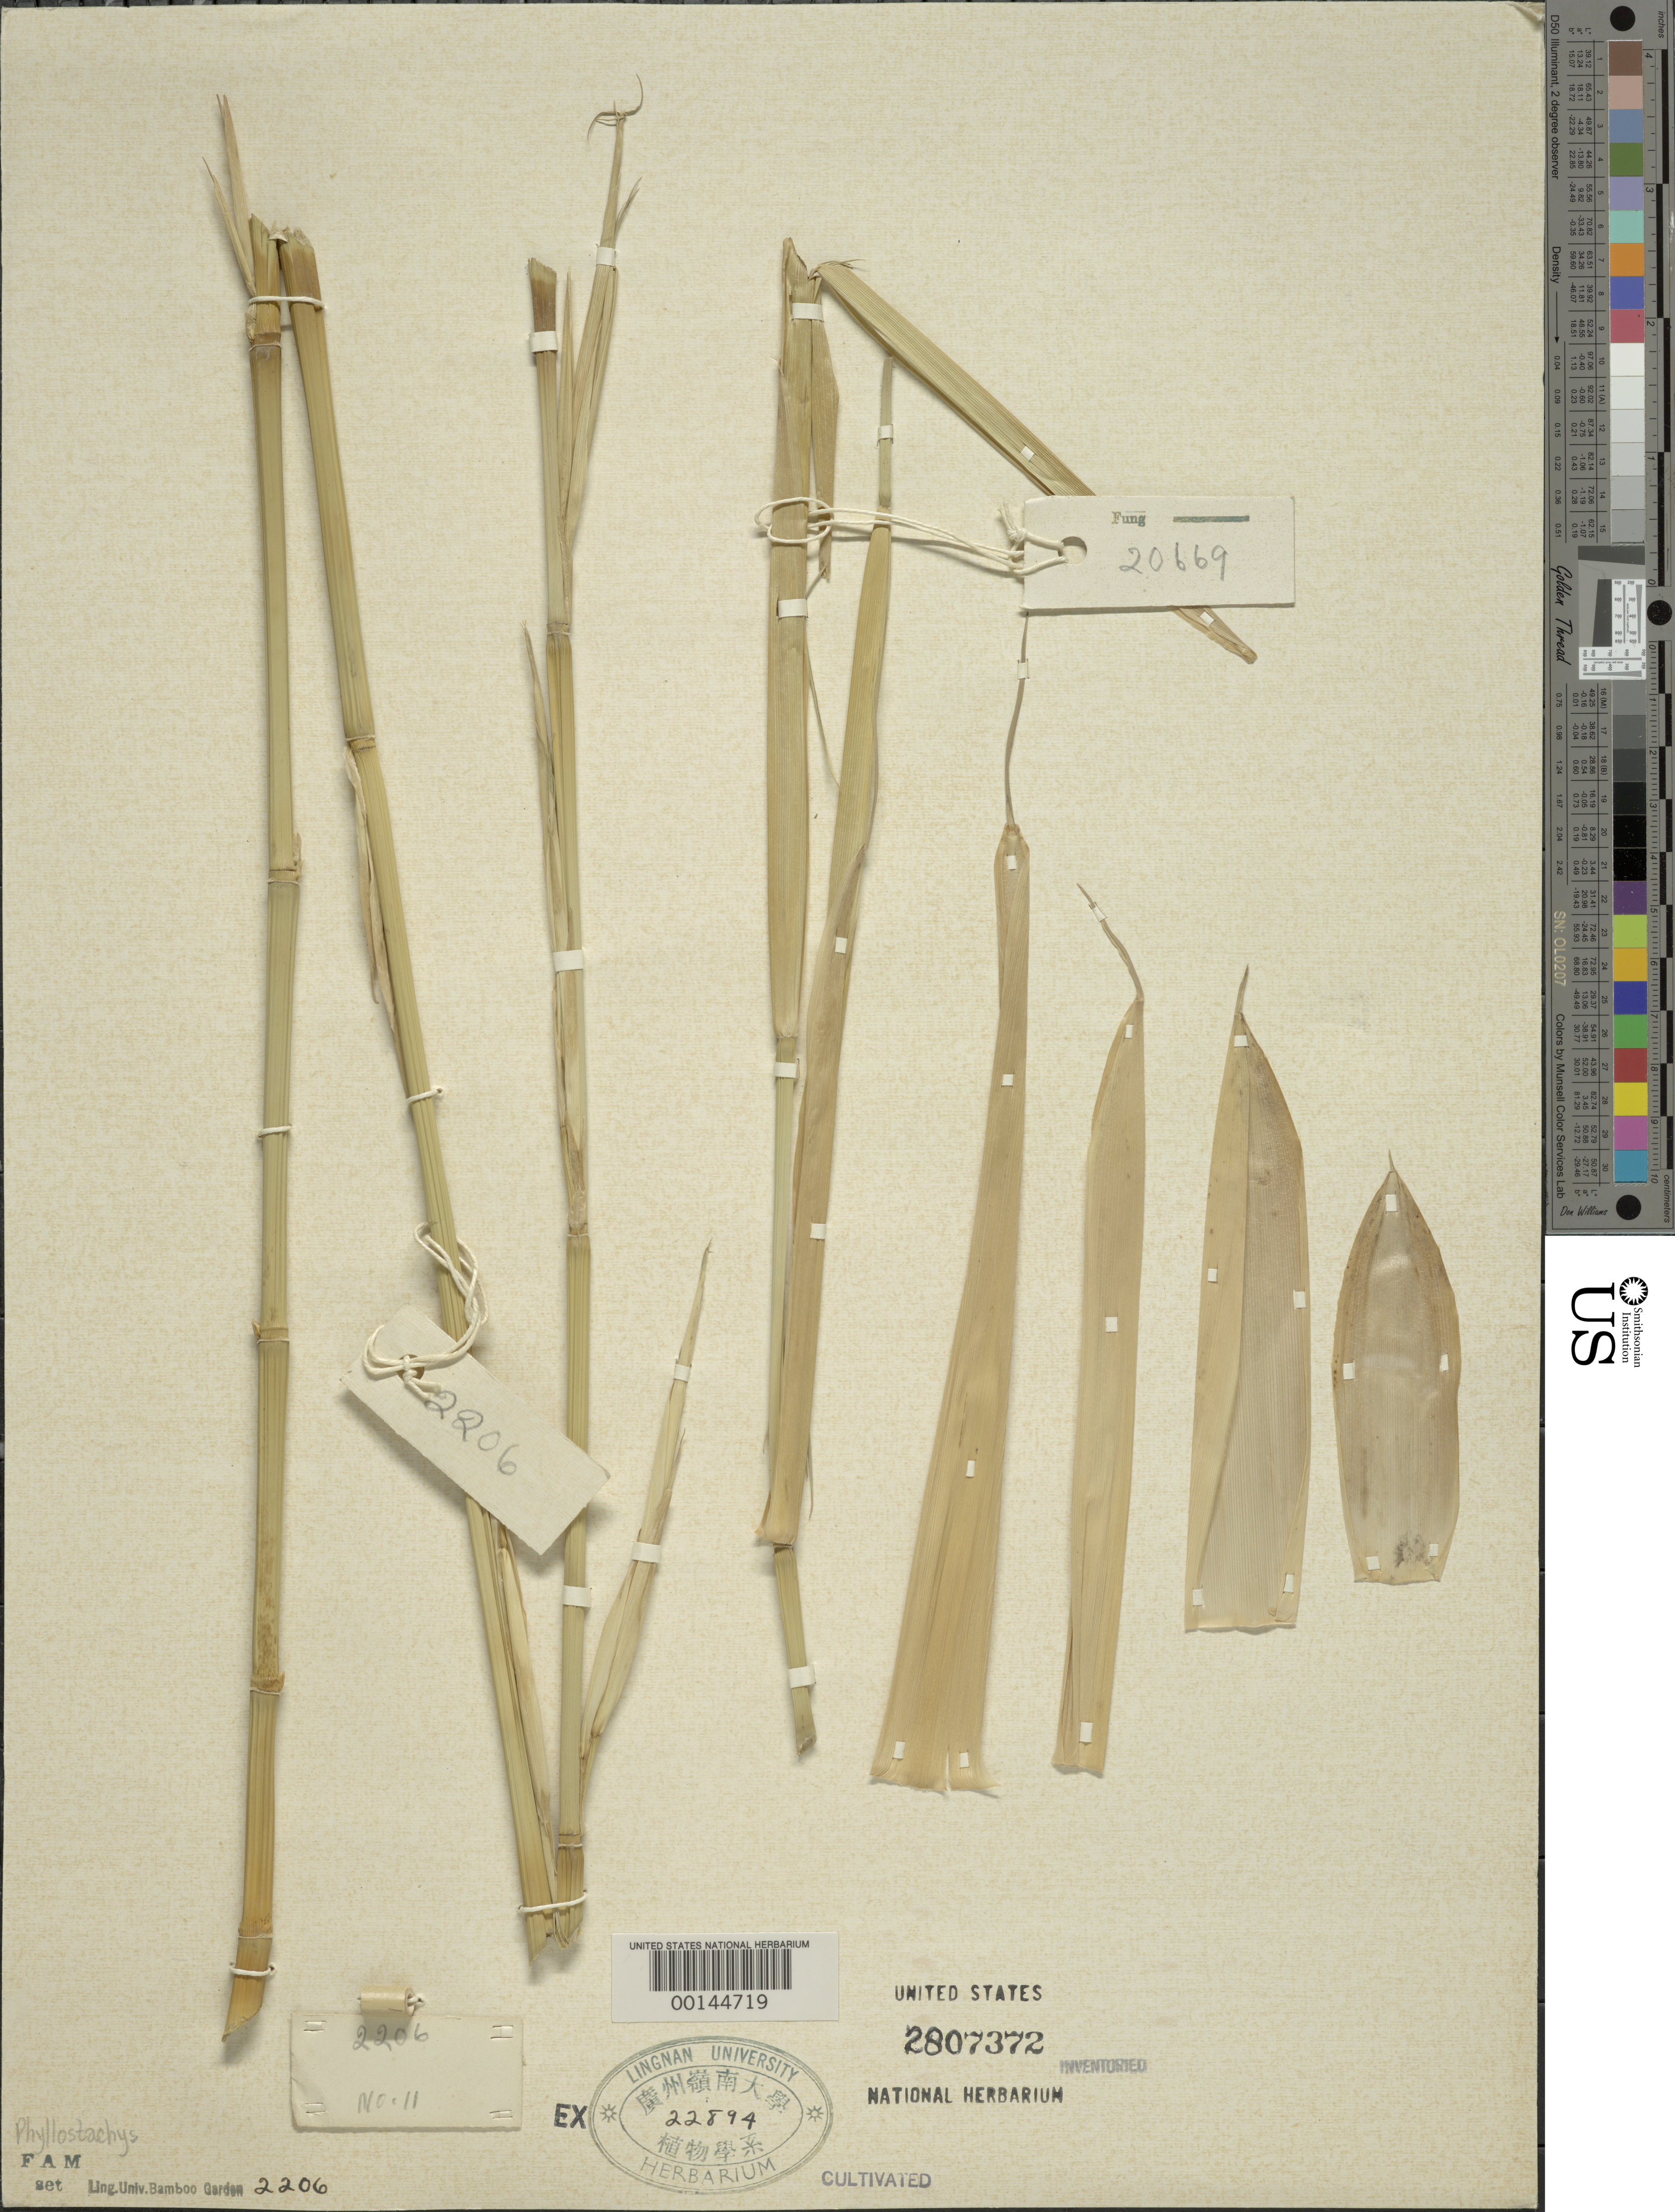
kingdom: Plantae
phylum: Tracheophyta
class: Liliopsida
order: Poales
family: Poaceae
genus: Phyllostachys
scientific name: Phyllostachys sp.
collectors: H. L. Fung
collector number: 20669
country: China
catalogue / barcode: US 2807372